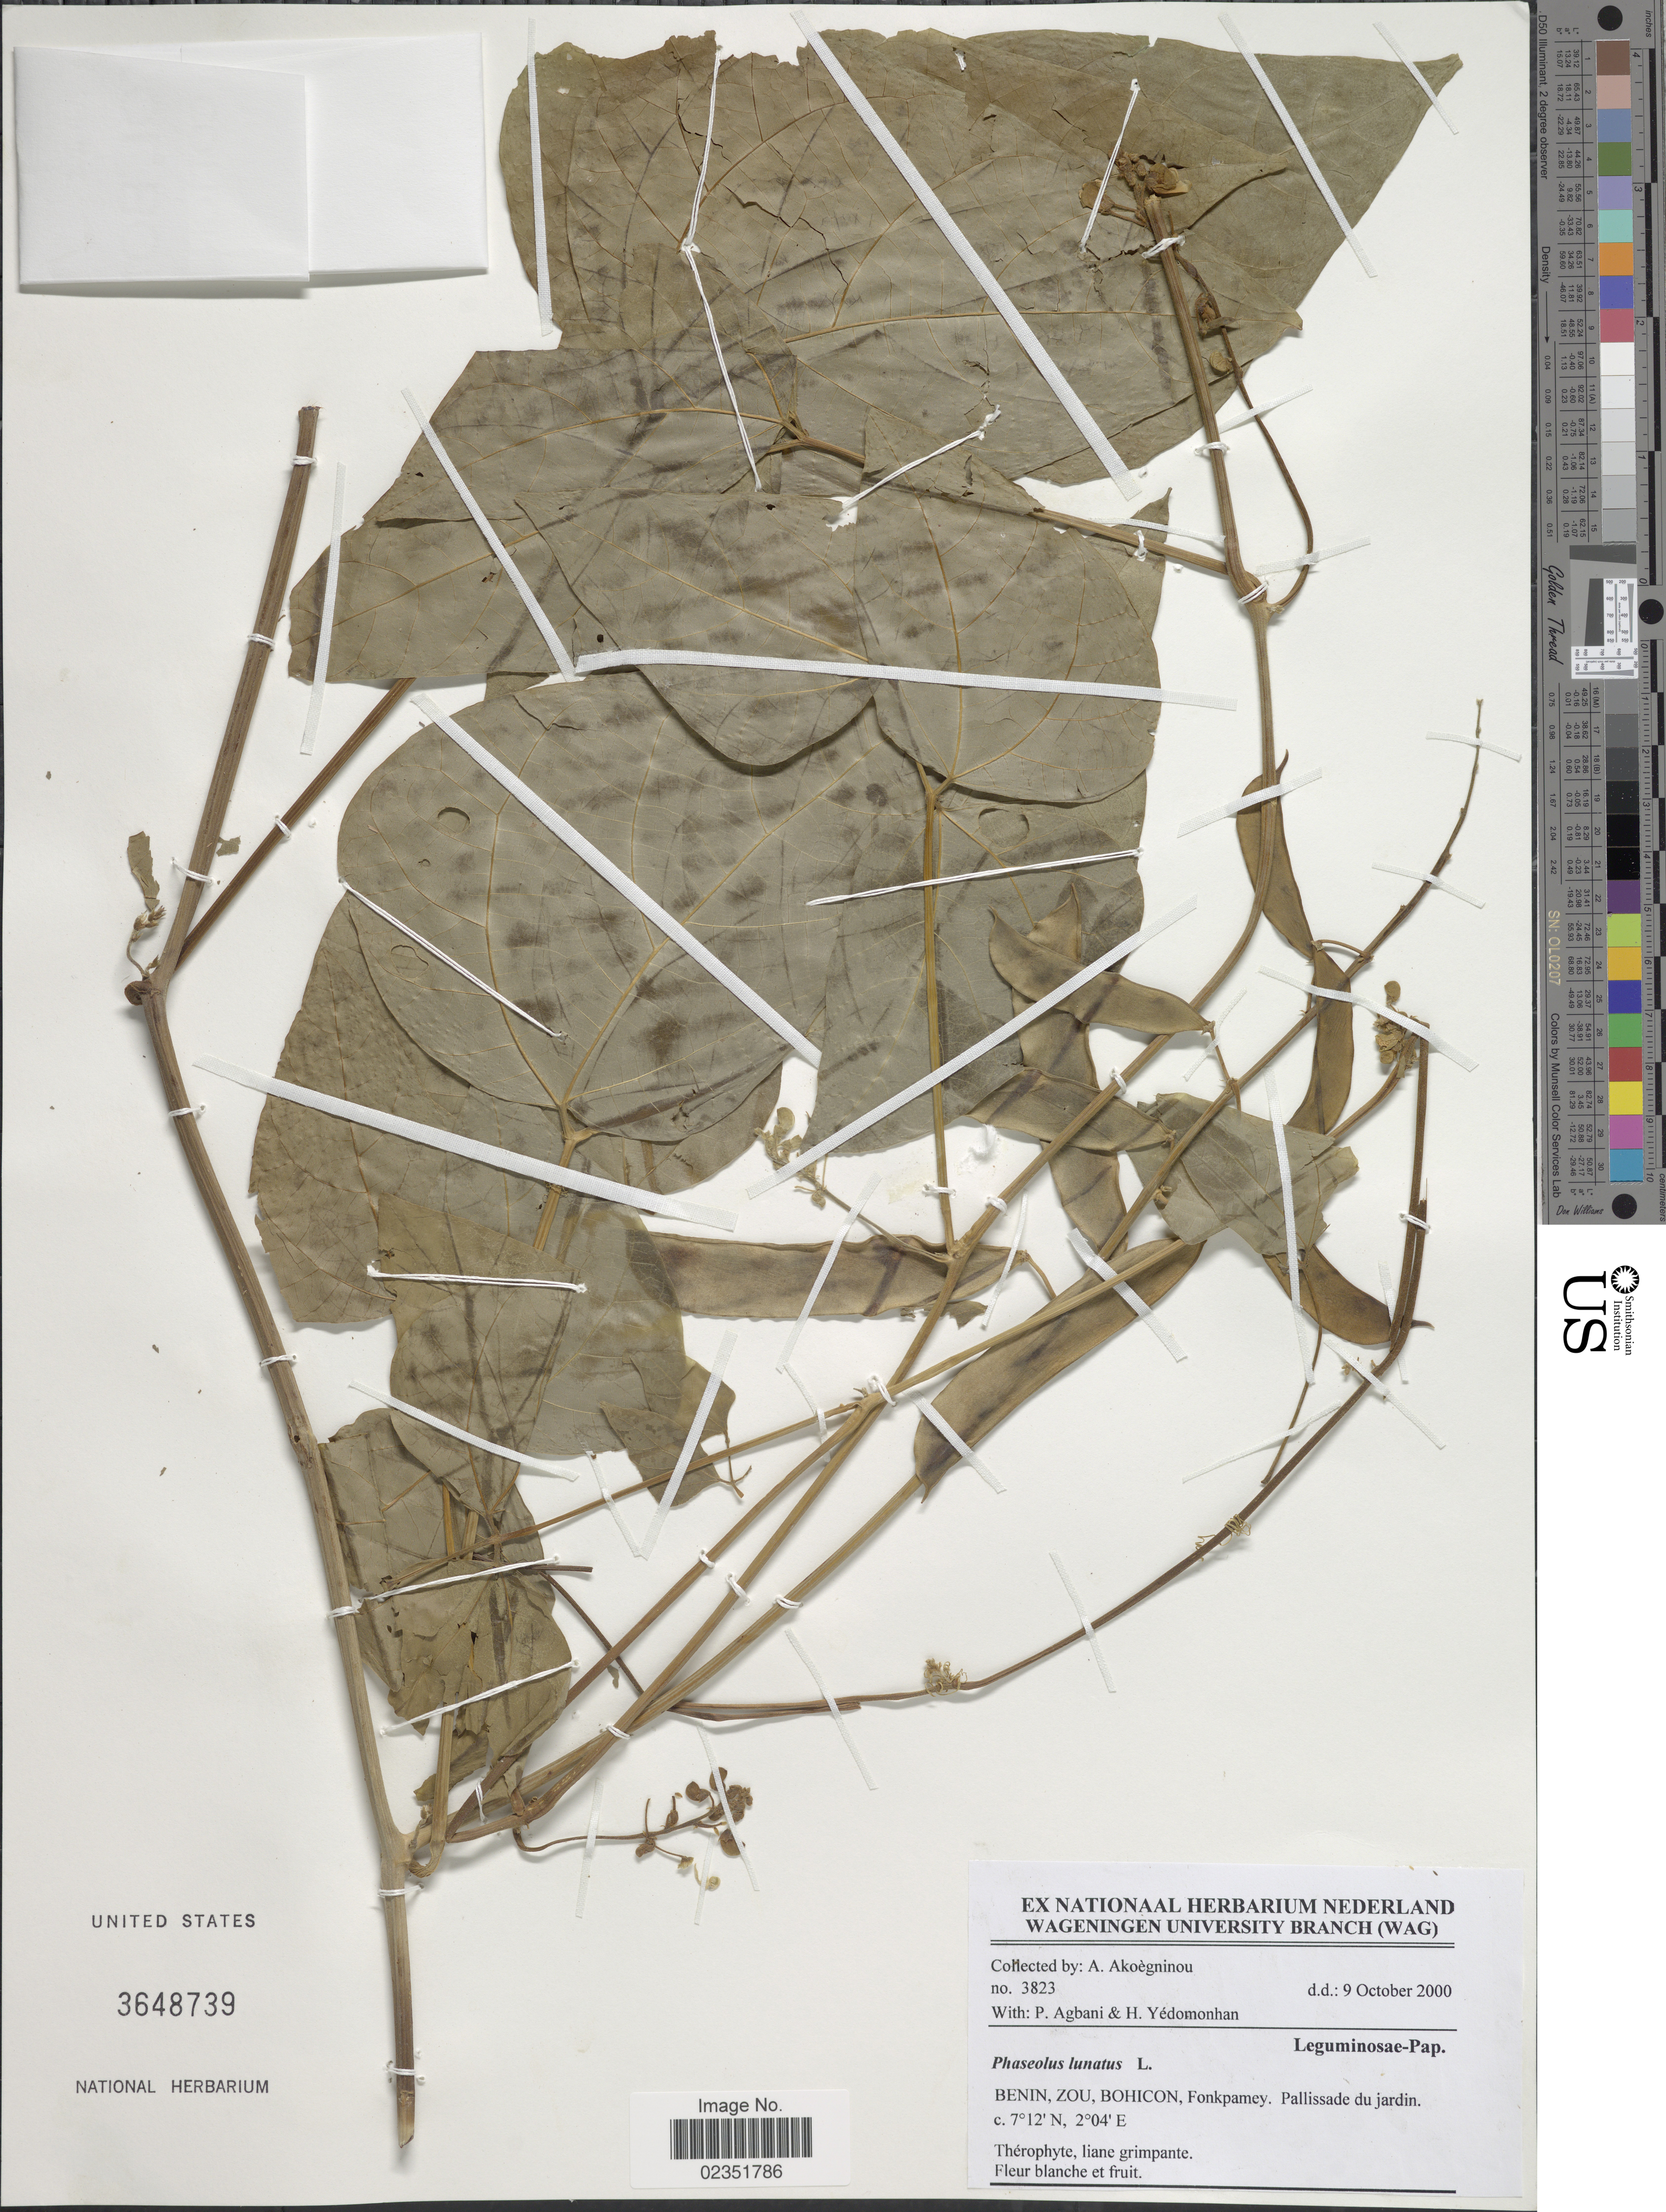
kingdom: Plantae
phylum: Tracheophyta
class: Magnoliopsida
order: Fabales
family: Fabaceae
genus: Phaseolus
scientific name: Phaseolus lunatus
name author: L.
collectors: A. Akoegninou, P. Agbani & H. Yedomonhan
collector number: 3823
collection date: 2000-10-09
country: Benin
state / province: Zou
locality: Bohicon, Fonkpamey, Pallissade du jardin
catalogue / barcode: US 3648739